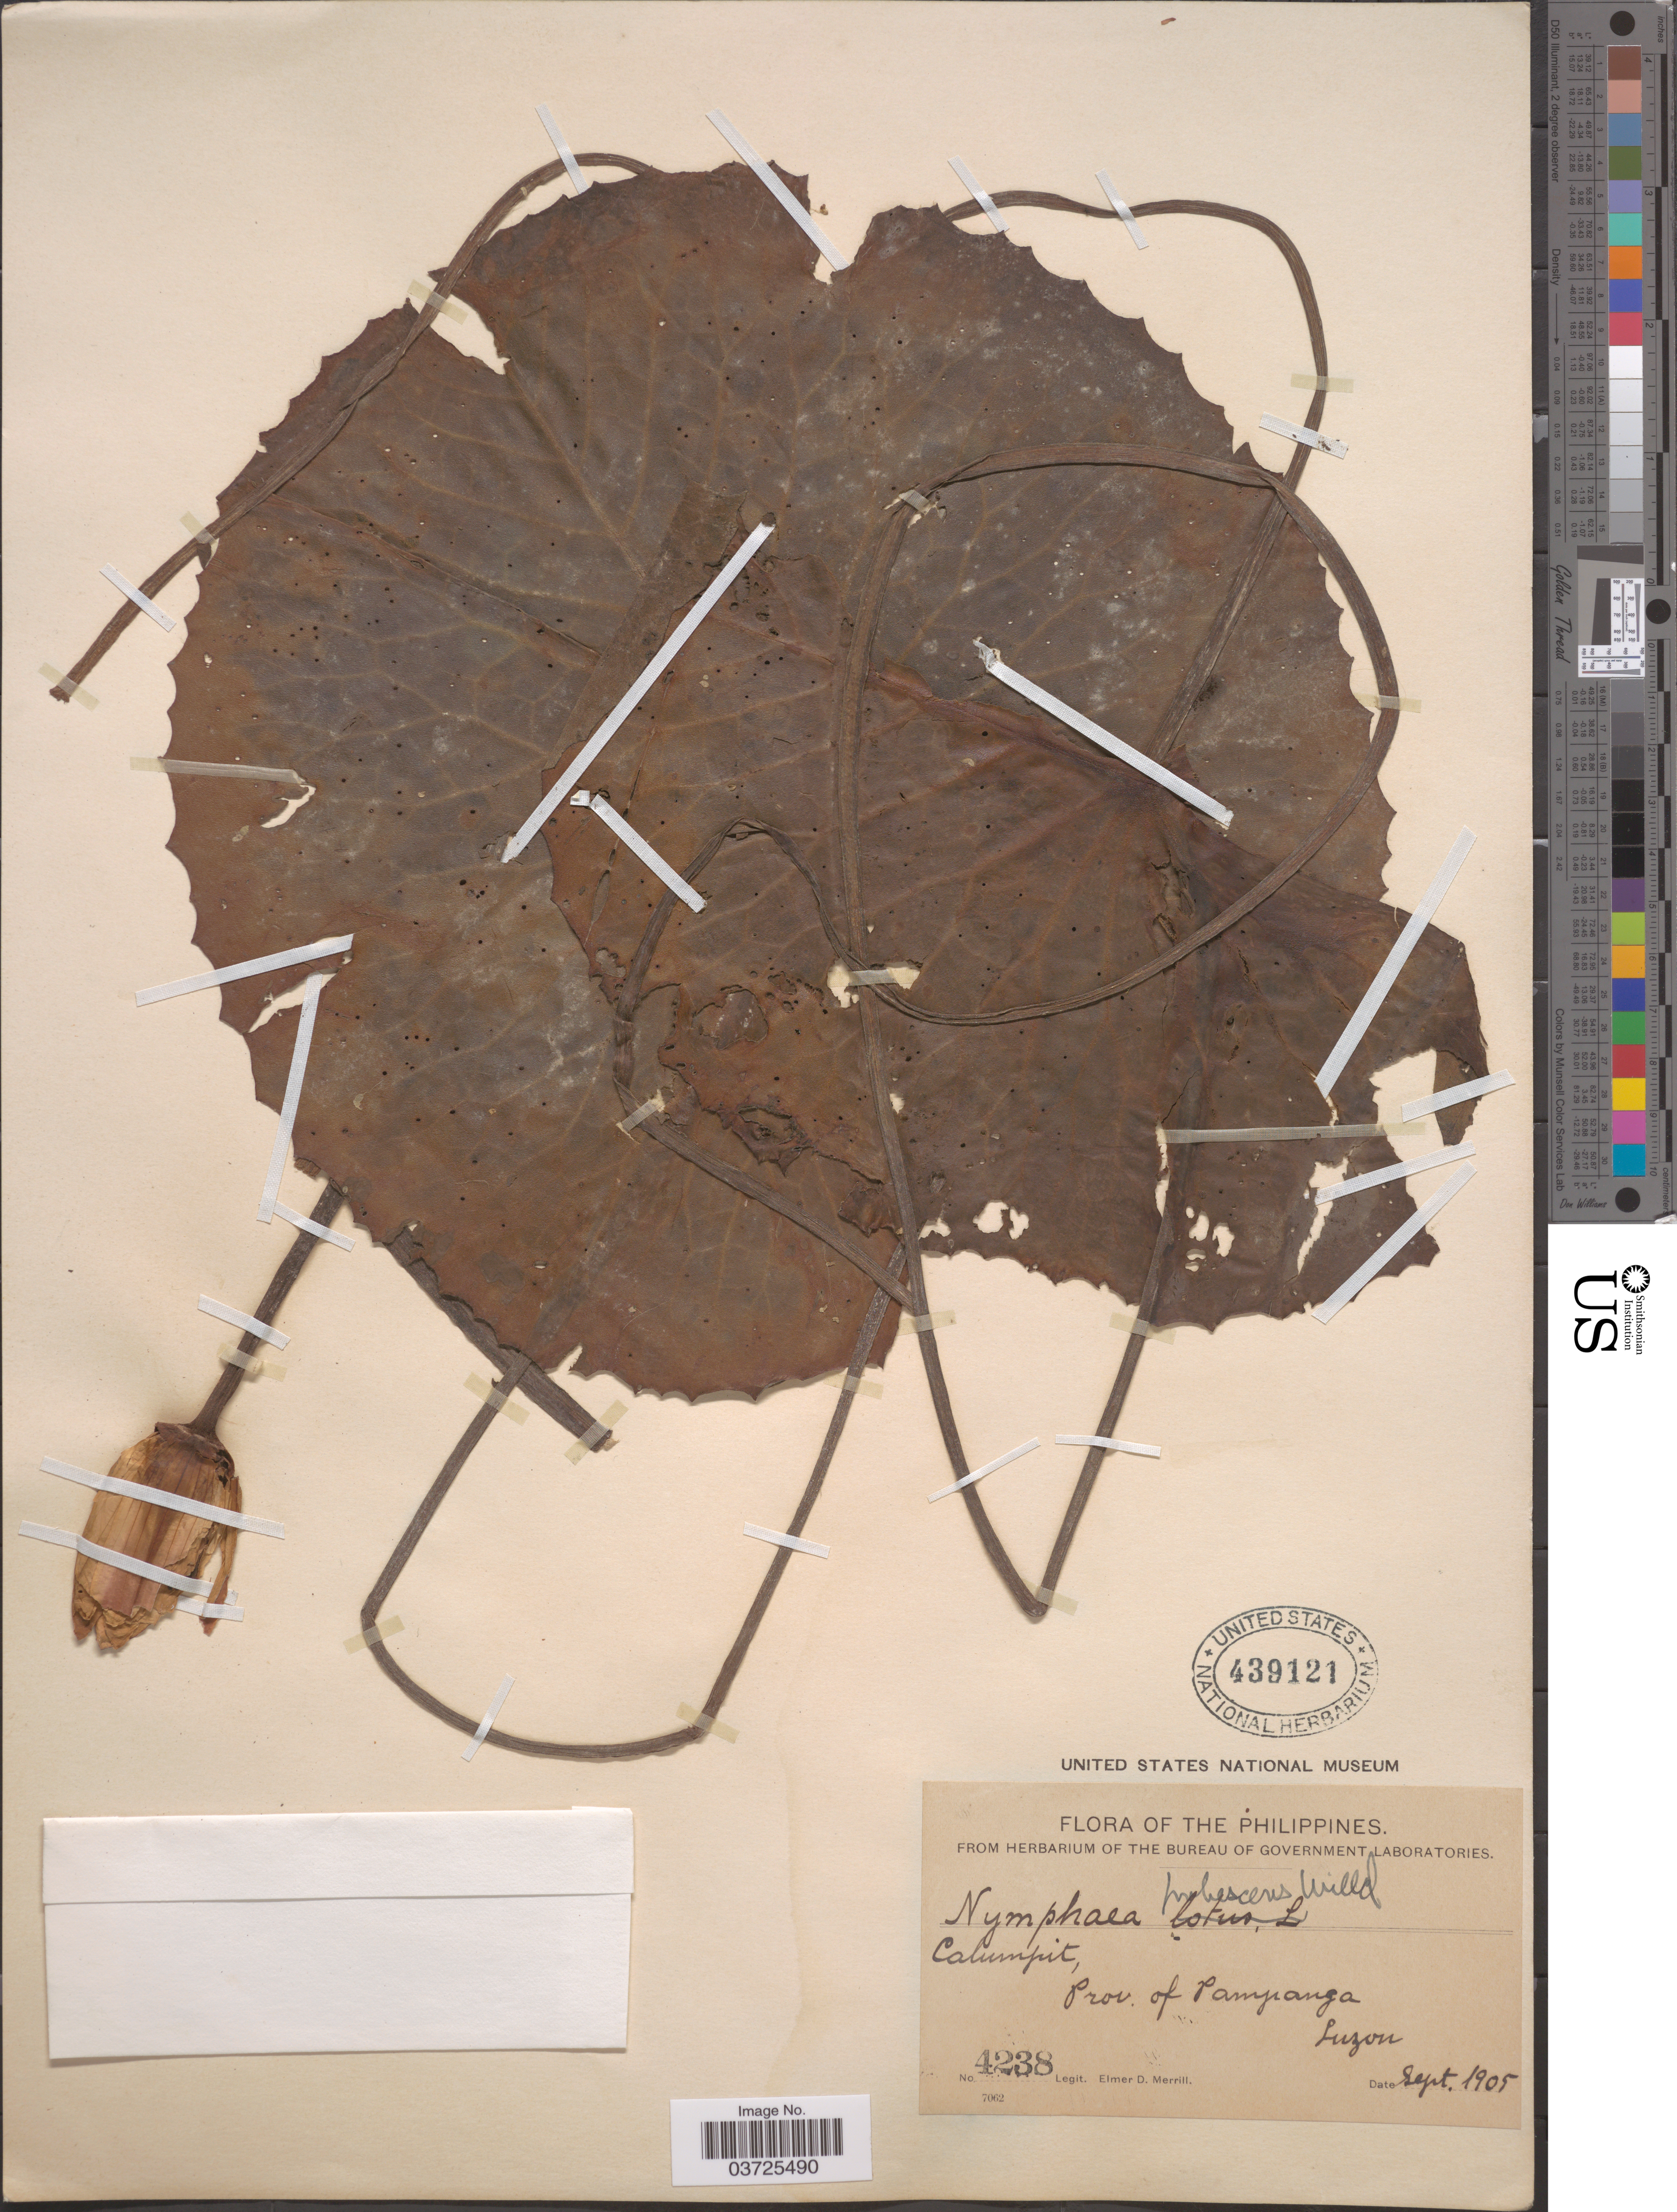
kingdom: Plantae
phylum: Tracheophyta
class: Magnoliopsida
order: Nymphaeales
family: Nymphaeaceae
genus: Nymphaea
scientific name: Nymphaea pubescens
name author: Willd.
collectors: E. D. Merrill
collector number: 4238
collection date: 1905-09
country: Philippines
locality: Calumpit, Prov. of Pampanga, Luzon.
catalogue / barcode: US 439121